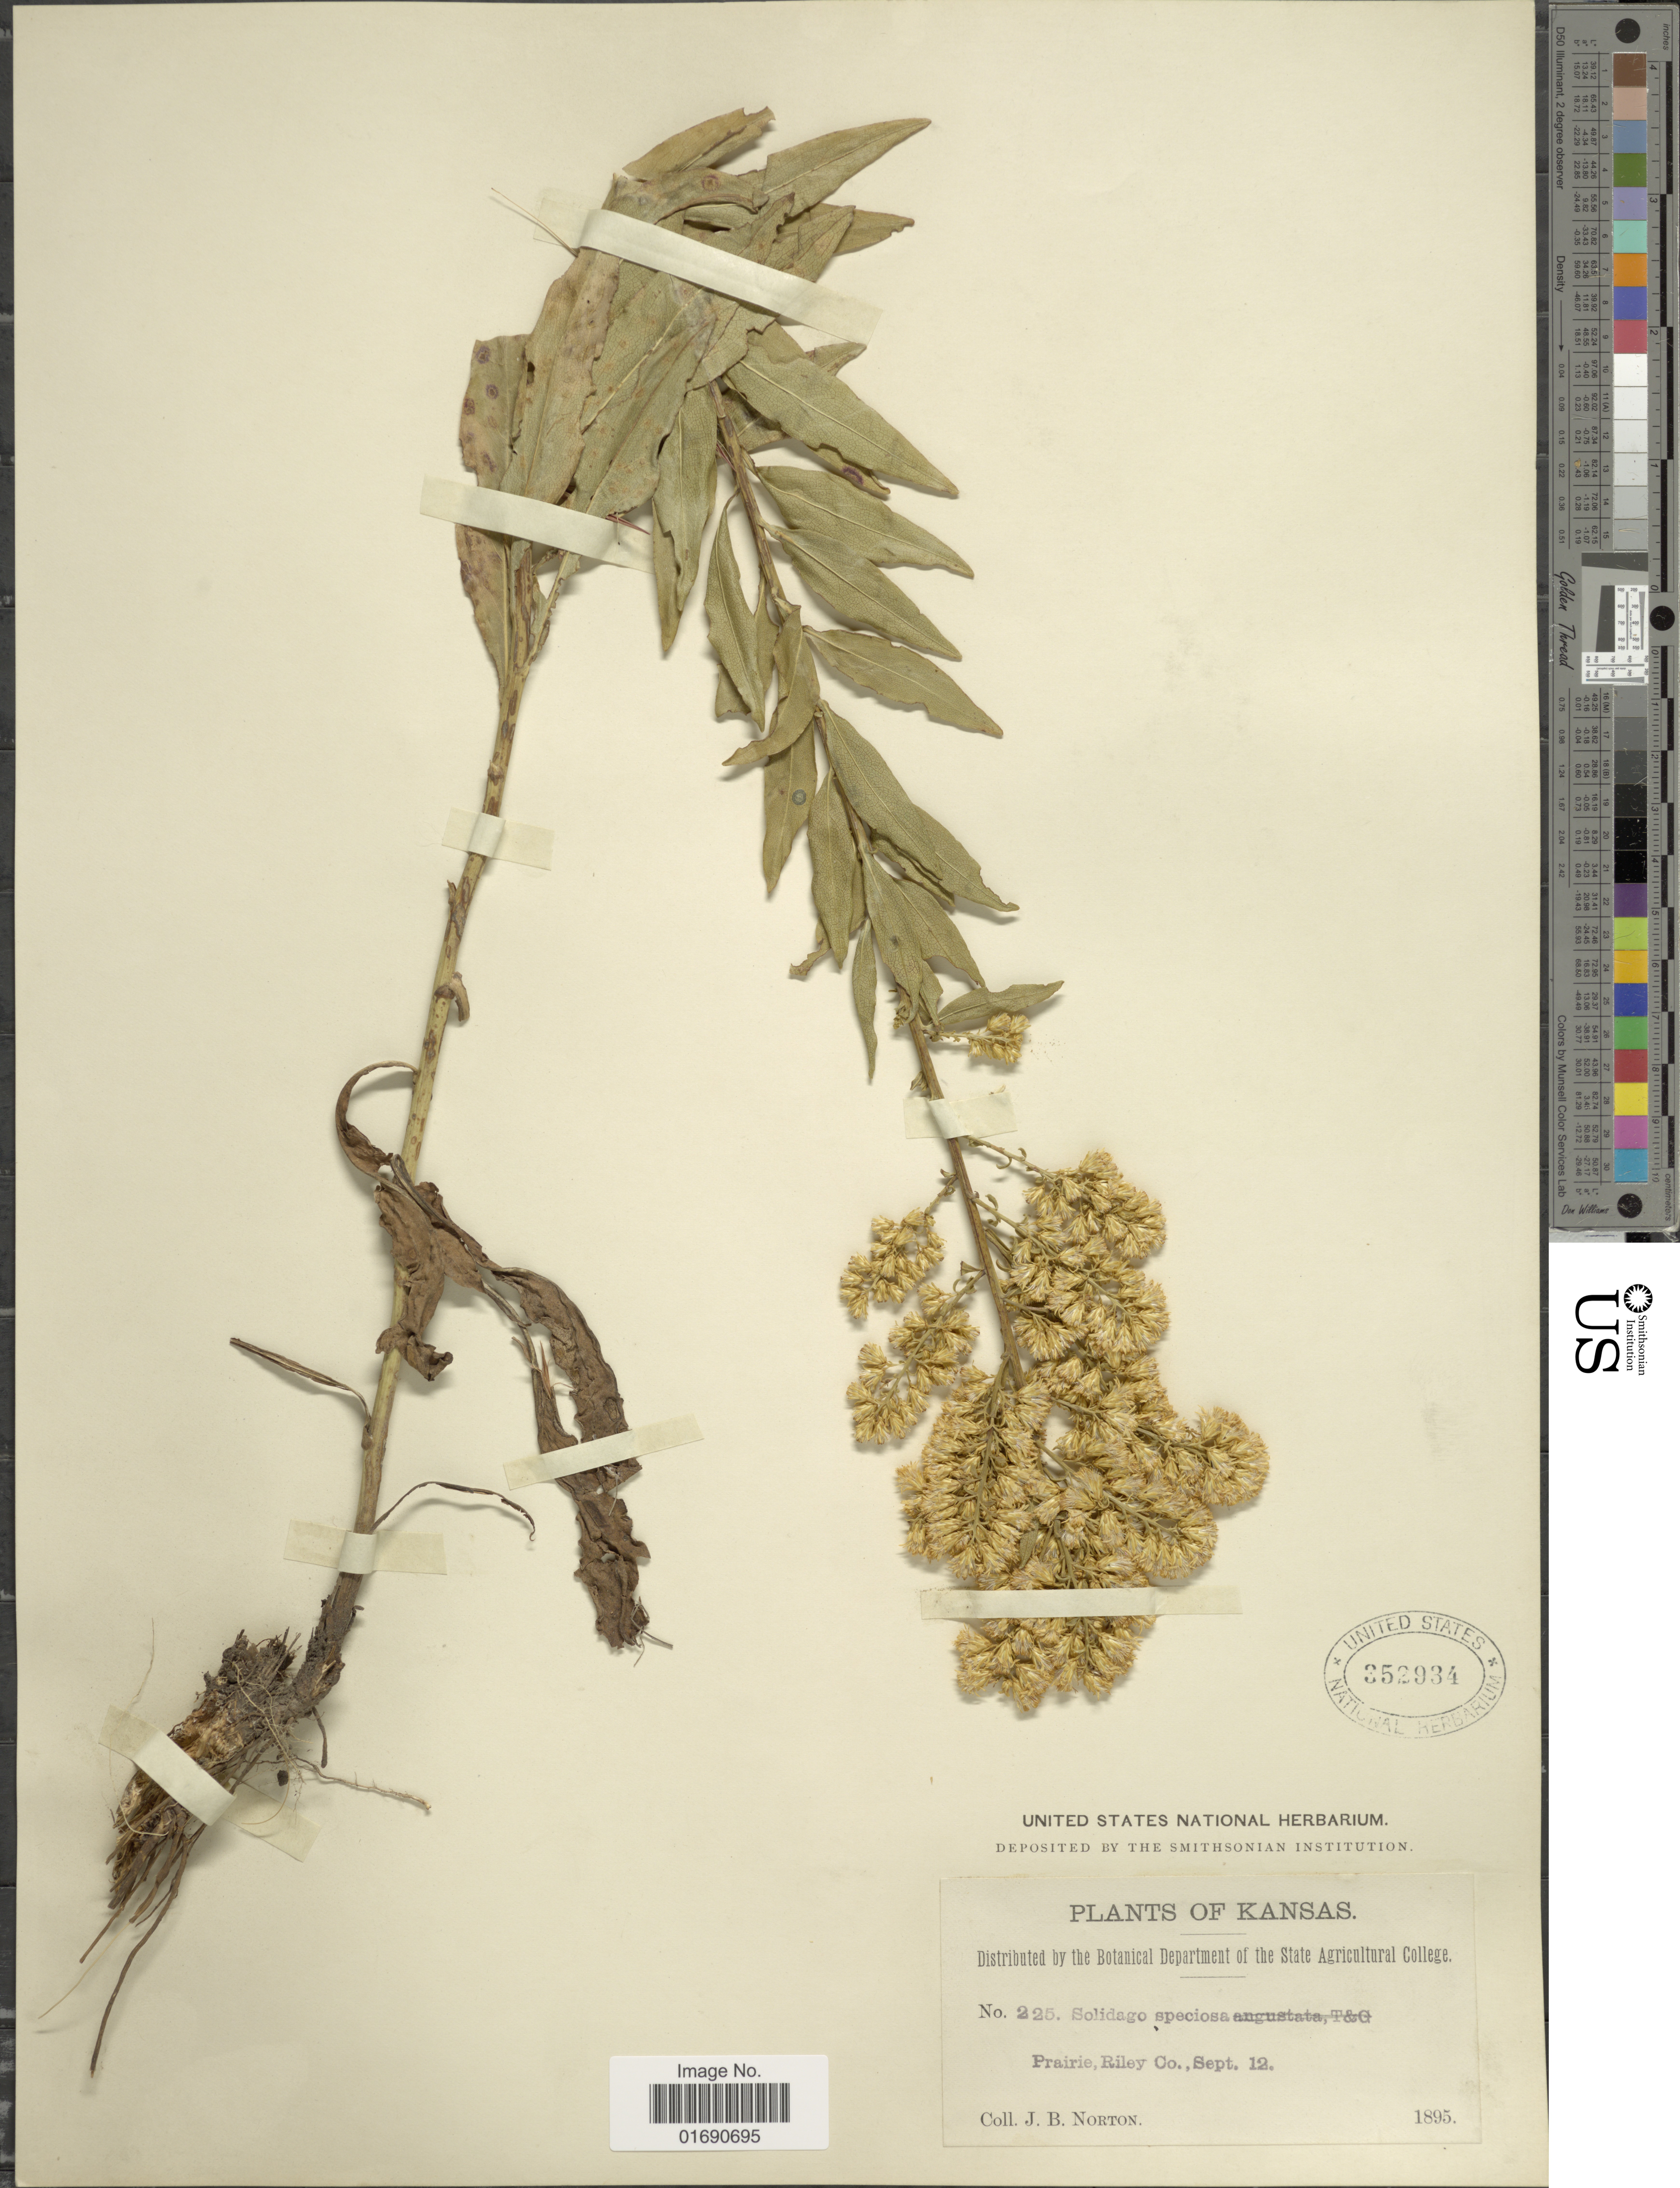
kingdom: Plantae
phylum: Tracheophyta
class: Magnoliopsida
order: Asterales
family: Asteraceae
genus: Solidago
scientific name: Solidago speciosa var. rigidiuscula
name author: Torr. & A. Gray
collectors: J. B. Norton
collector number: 225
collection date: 1895-09-12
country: United States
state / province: Kansas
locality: Prairie, Riley Co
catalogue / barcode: US 352934